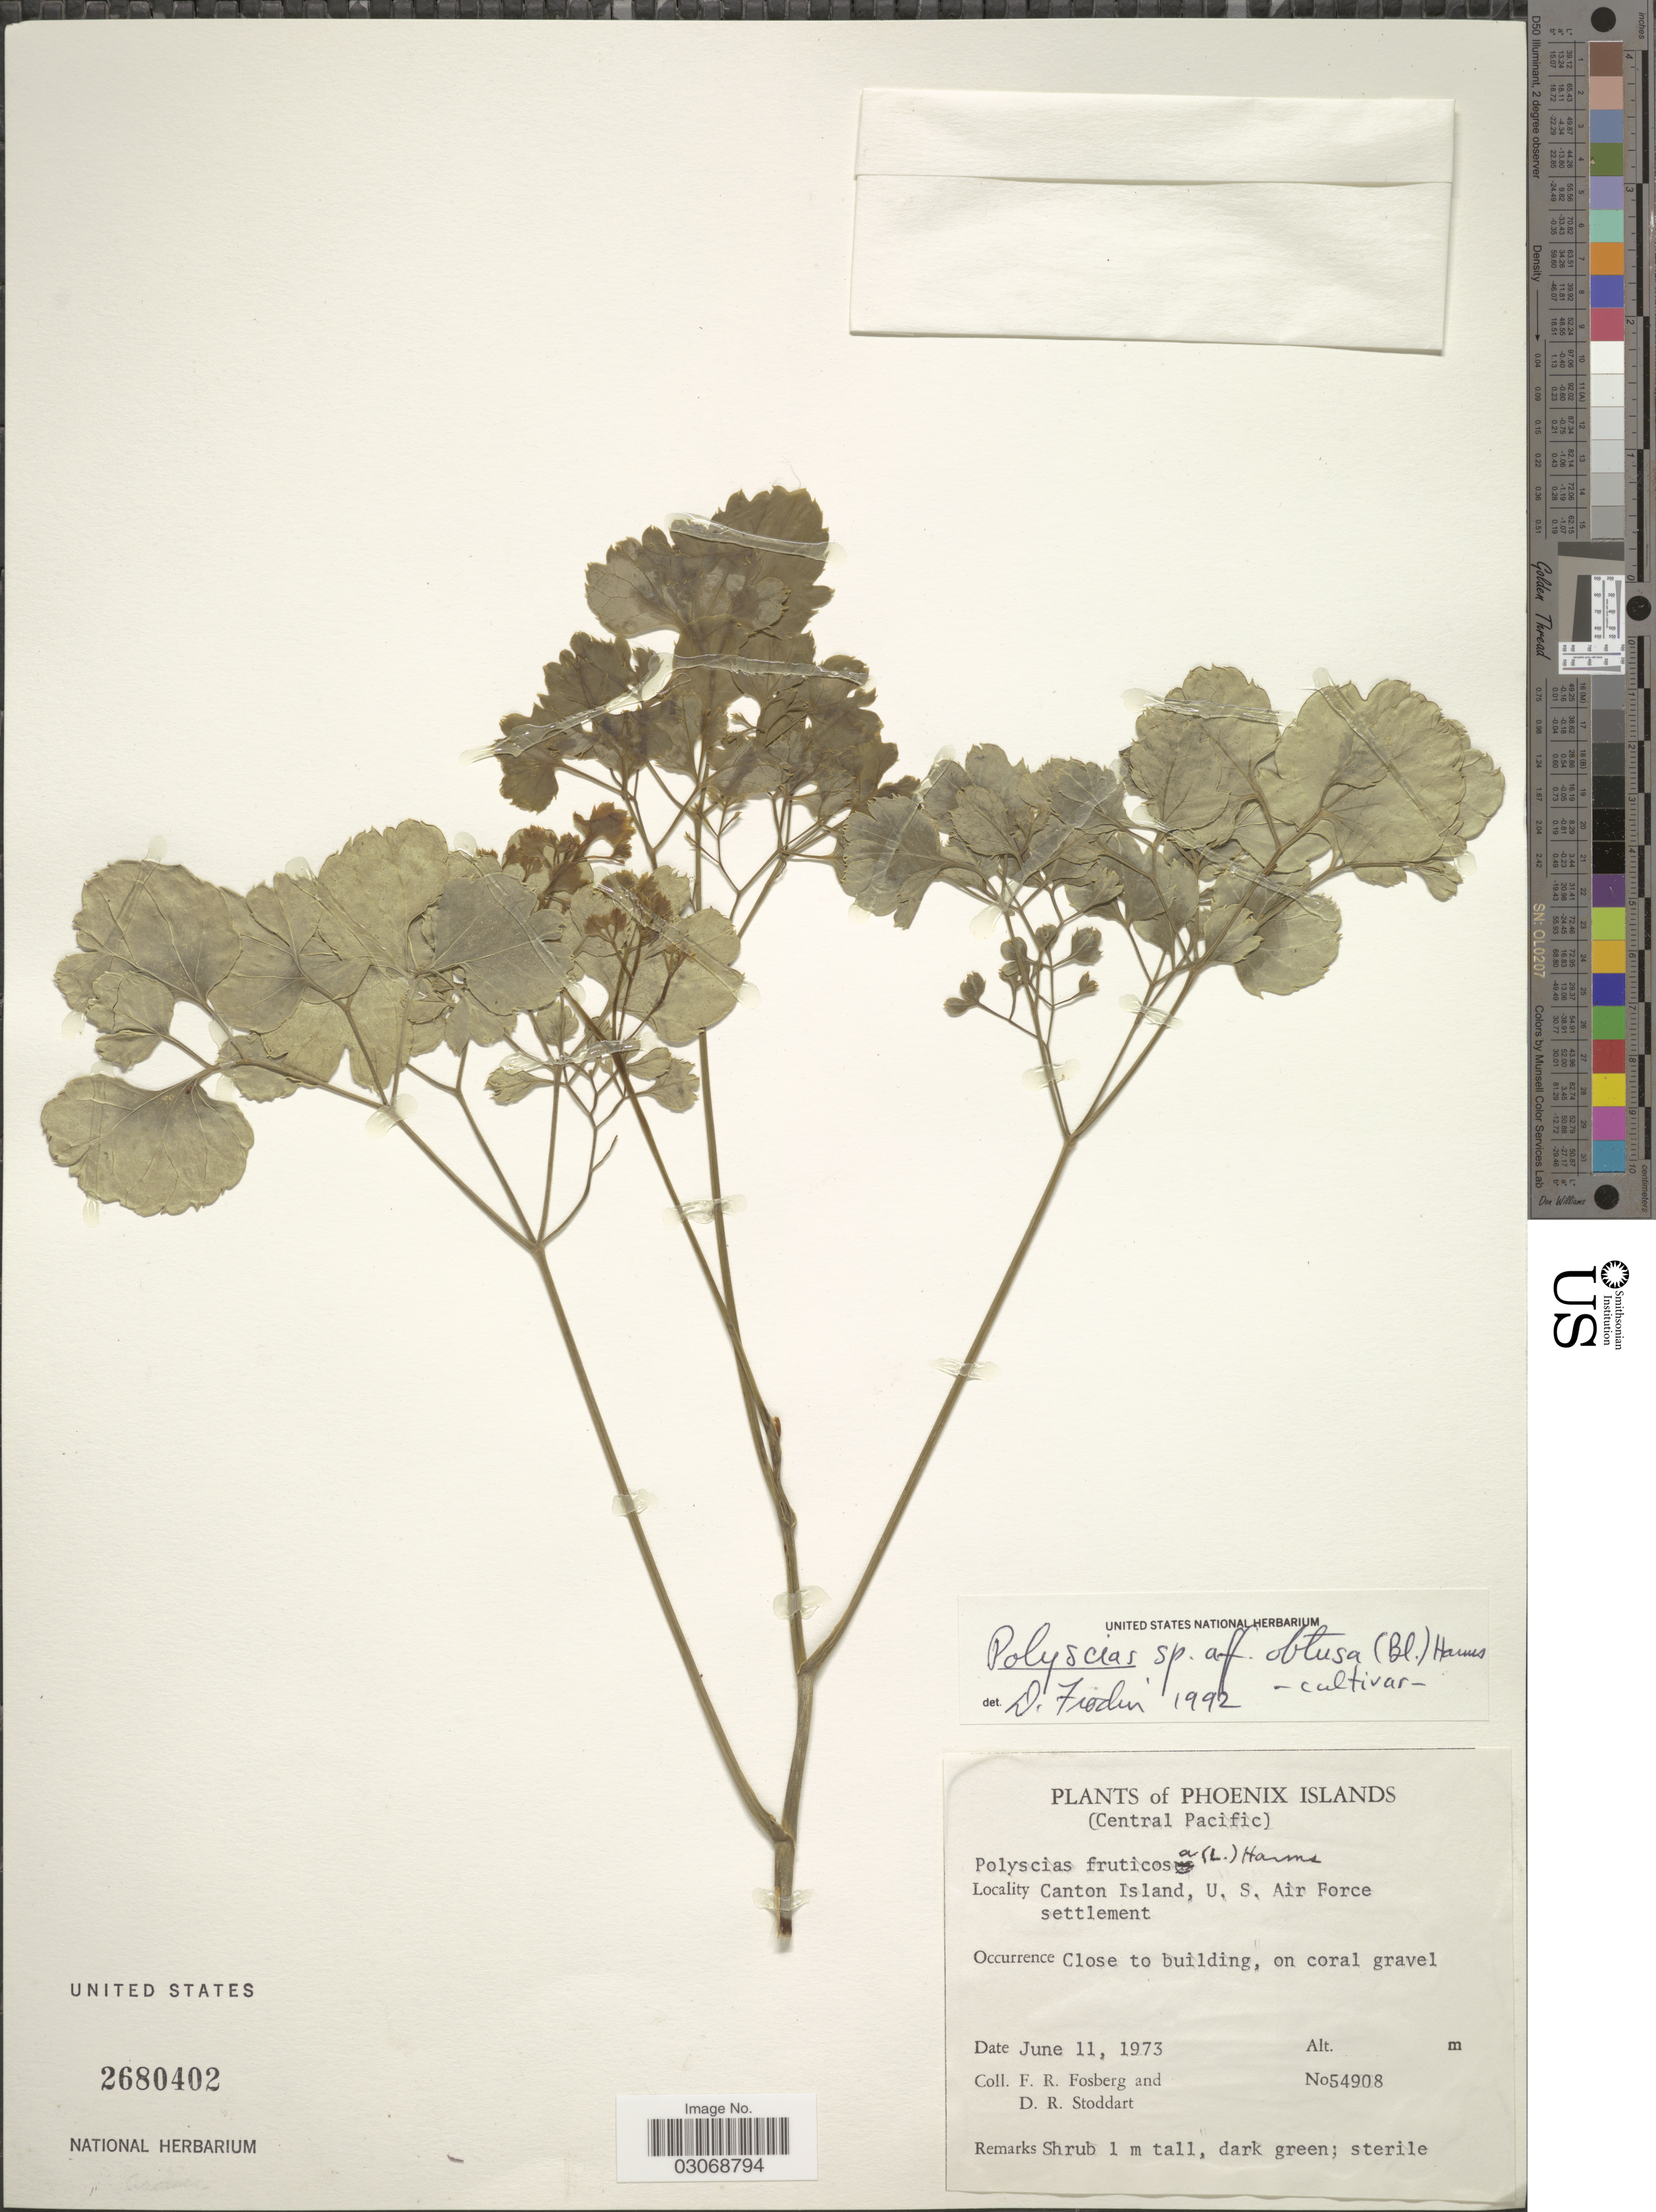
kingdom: Plantae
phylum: Tracheophyta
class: Magnoliopsida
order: Apiales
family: Araliaceae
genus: Polyscias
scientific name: Polyscias obtusa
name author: Harms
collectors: F. R. Fosberg & D. R. Stoddart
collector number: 54908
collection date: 1973-06-11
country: Kiribati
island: Kanton [Canton] Atoll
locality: Phoenix Islands, (Central Pacific), Canton Island, U.S. Air Force settlement, Close to building, on coral gravel.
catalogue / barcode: US 2680402